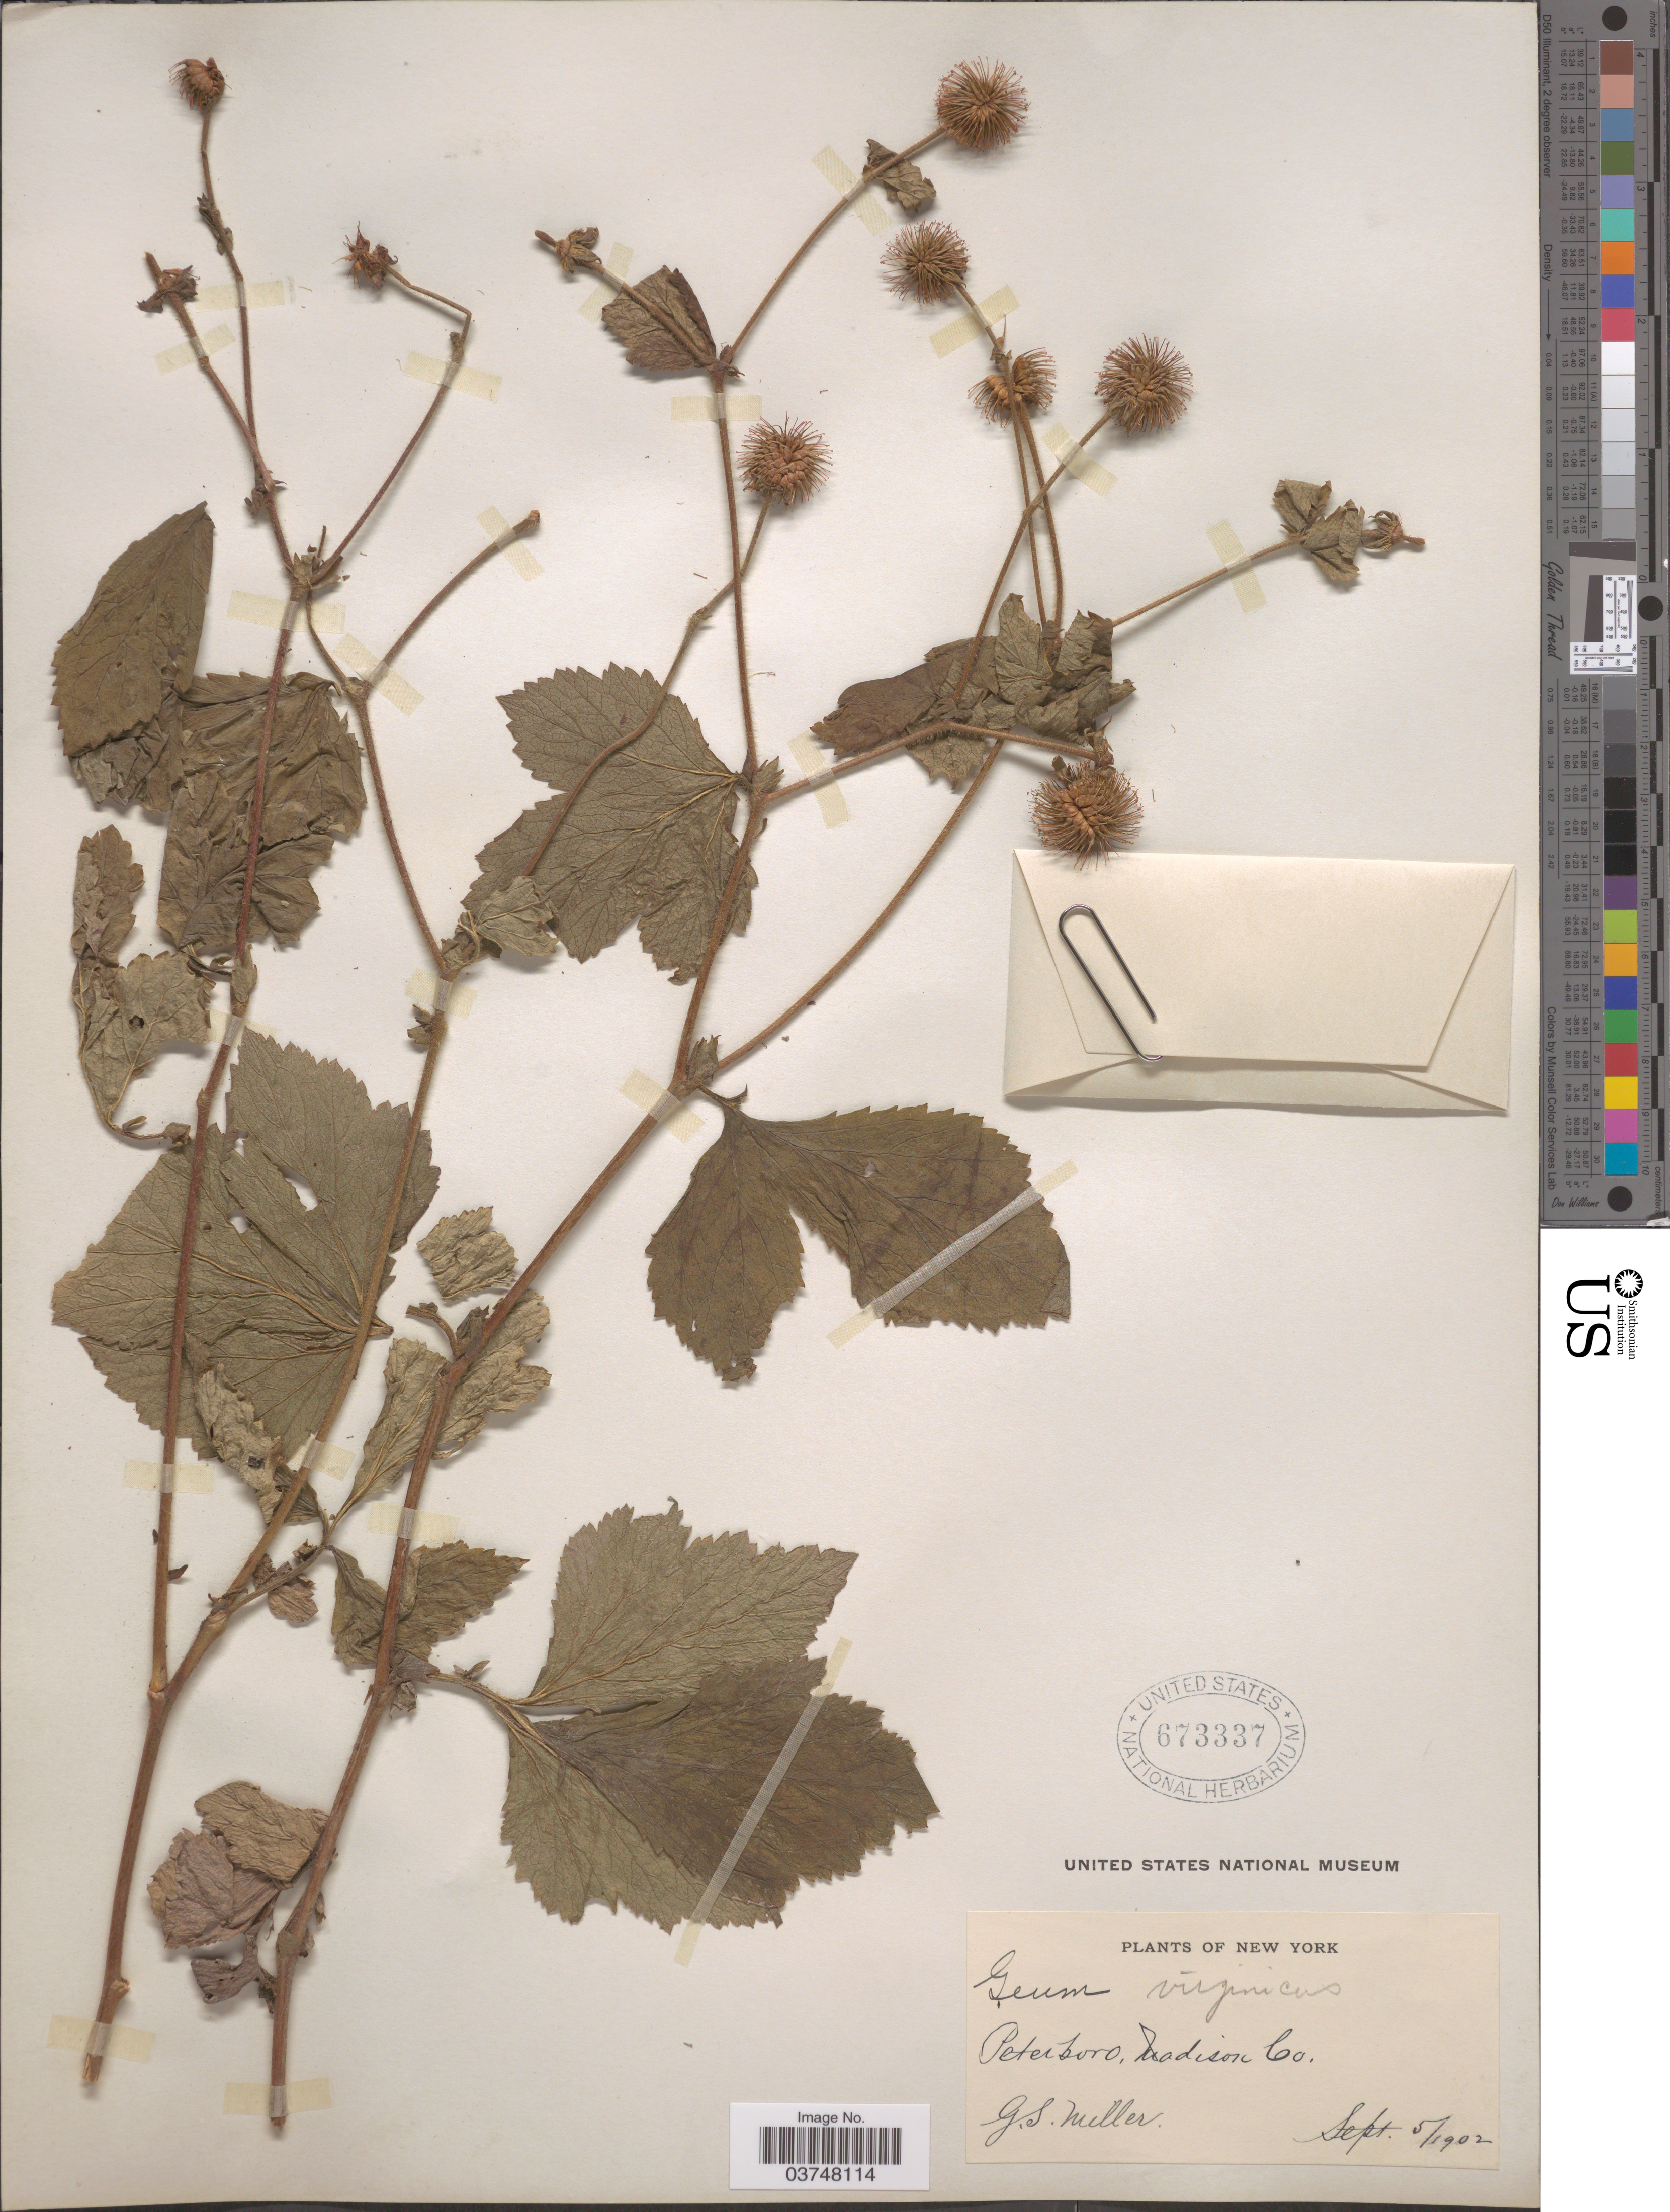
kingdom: Plantae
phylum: Tracheophyta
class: Magnoliopsida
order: Rosales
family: Rosaceae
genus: Geum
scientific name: Geum virginianum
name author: L.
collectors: G. S. Miller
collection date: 1902-09-05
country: United States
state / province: New York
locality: Peterboro, Madison Co.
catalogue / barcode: US 673337